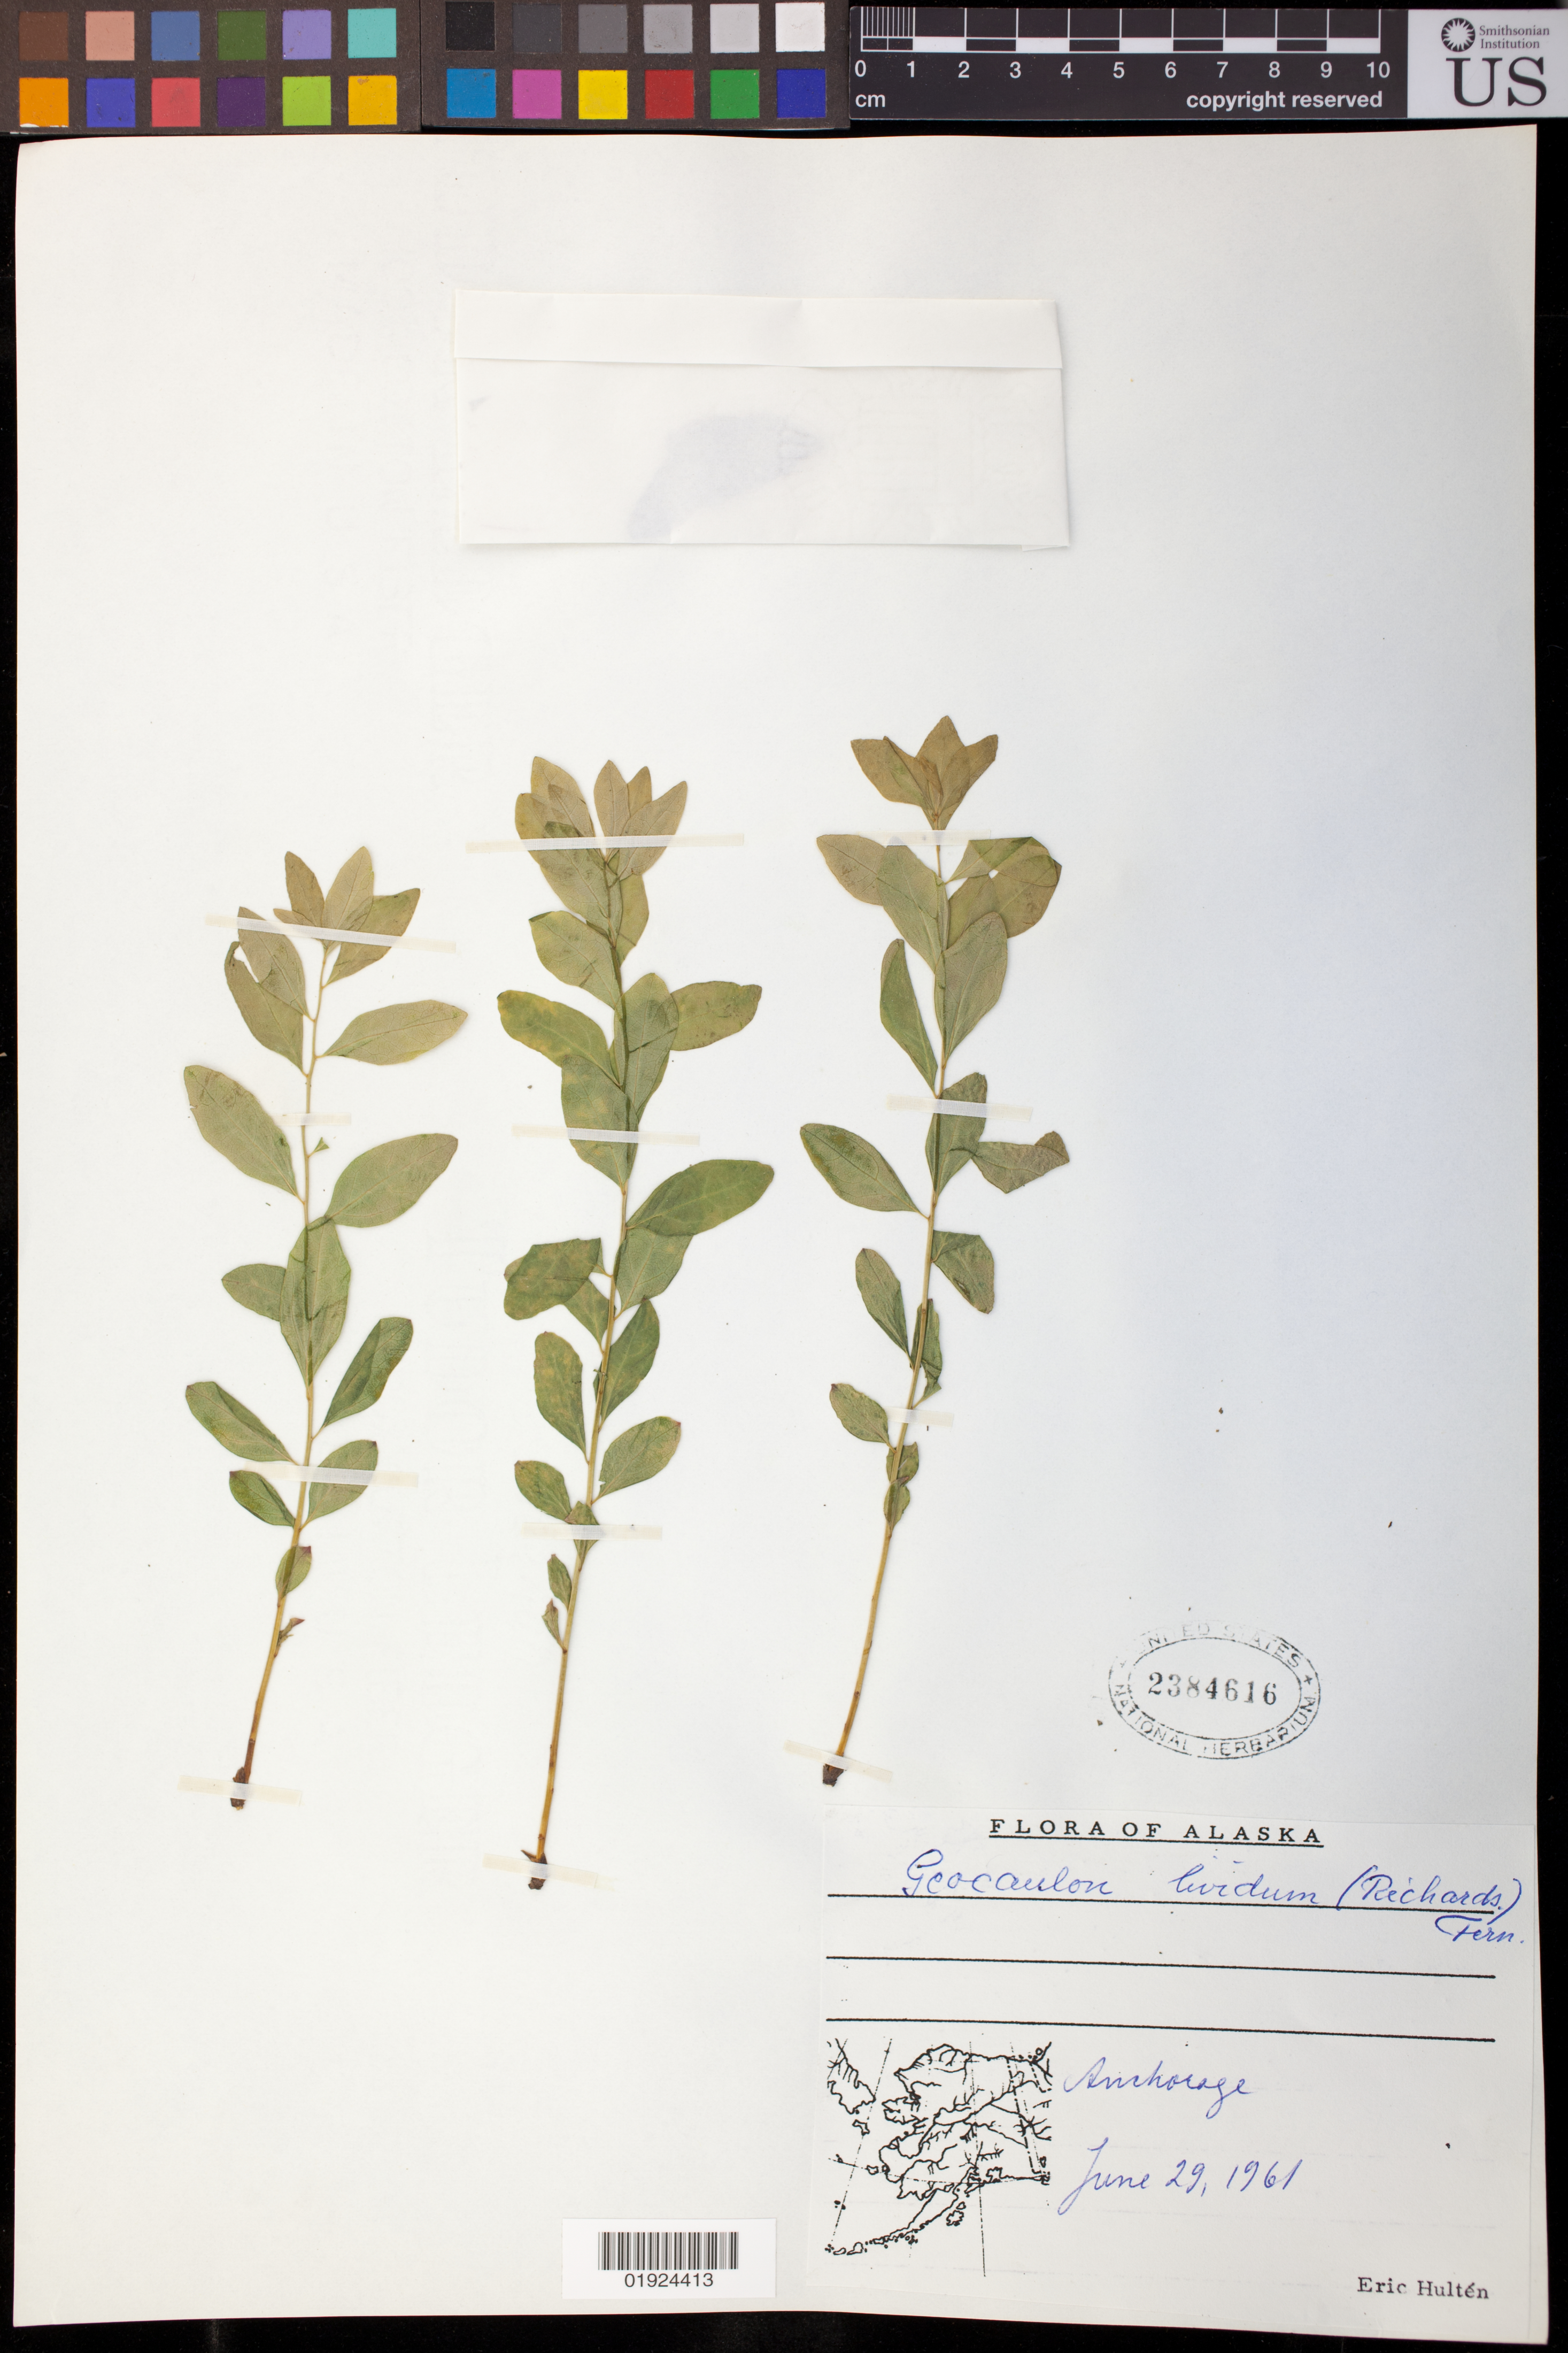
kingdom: Plantae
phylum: Tracheophyta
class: Magnoliopsida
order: Santalales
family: Comandraceae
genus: Geocaulon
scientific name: Geocaulon lividum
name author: (Richardson) Fernald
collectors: E. Hultén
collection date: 1961-06-29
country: United States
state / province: Alaska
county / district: Anchorage Municipality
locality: Anchorage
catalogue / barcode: US 2384616